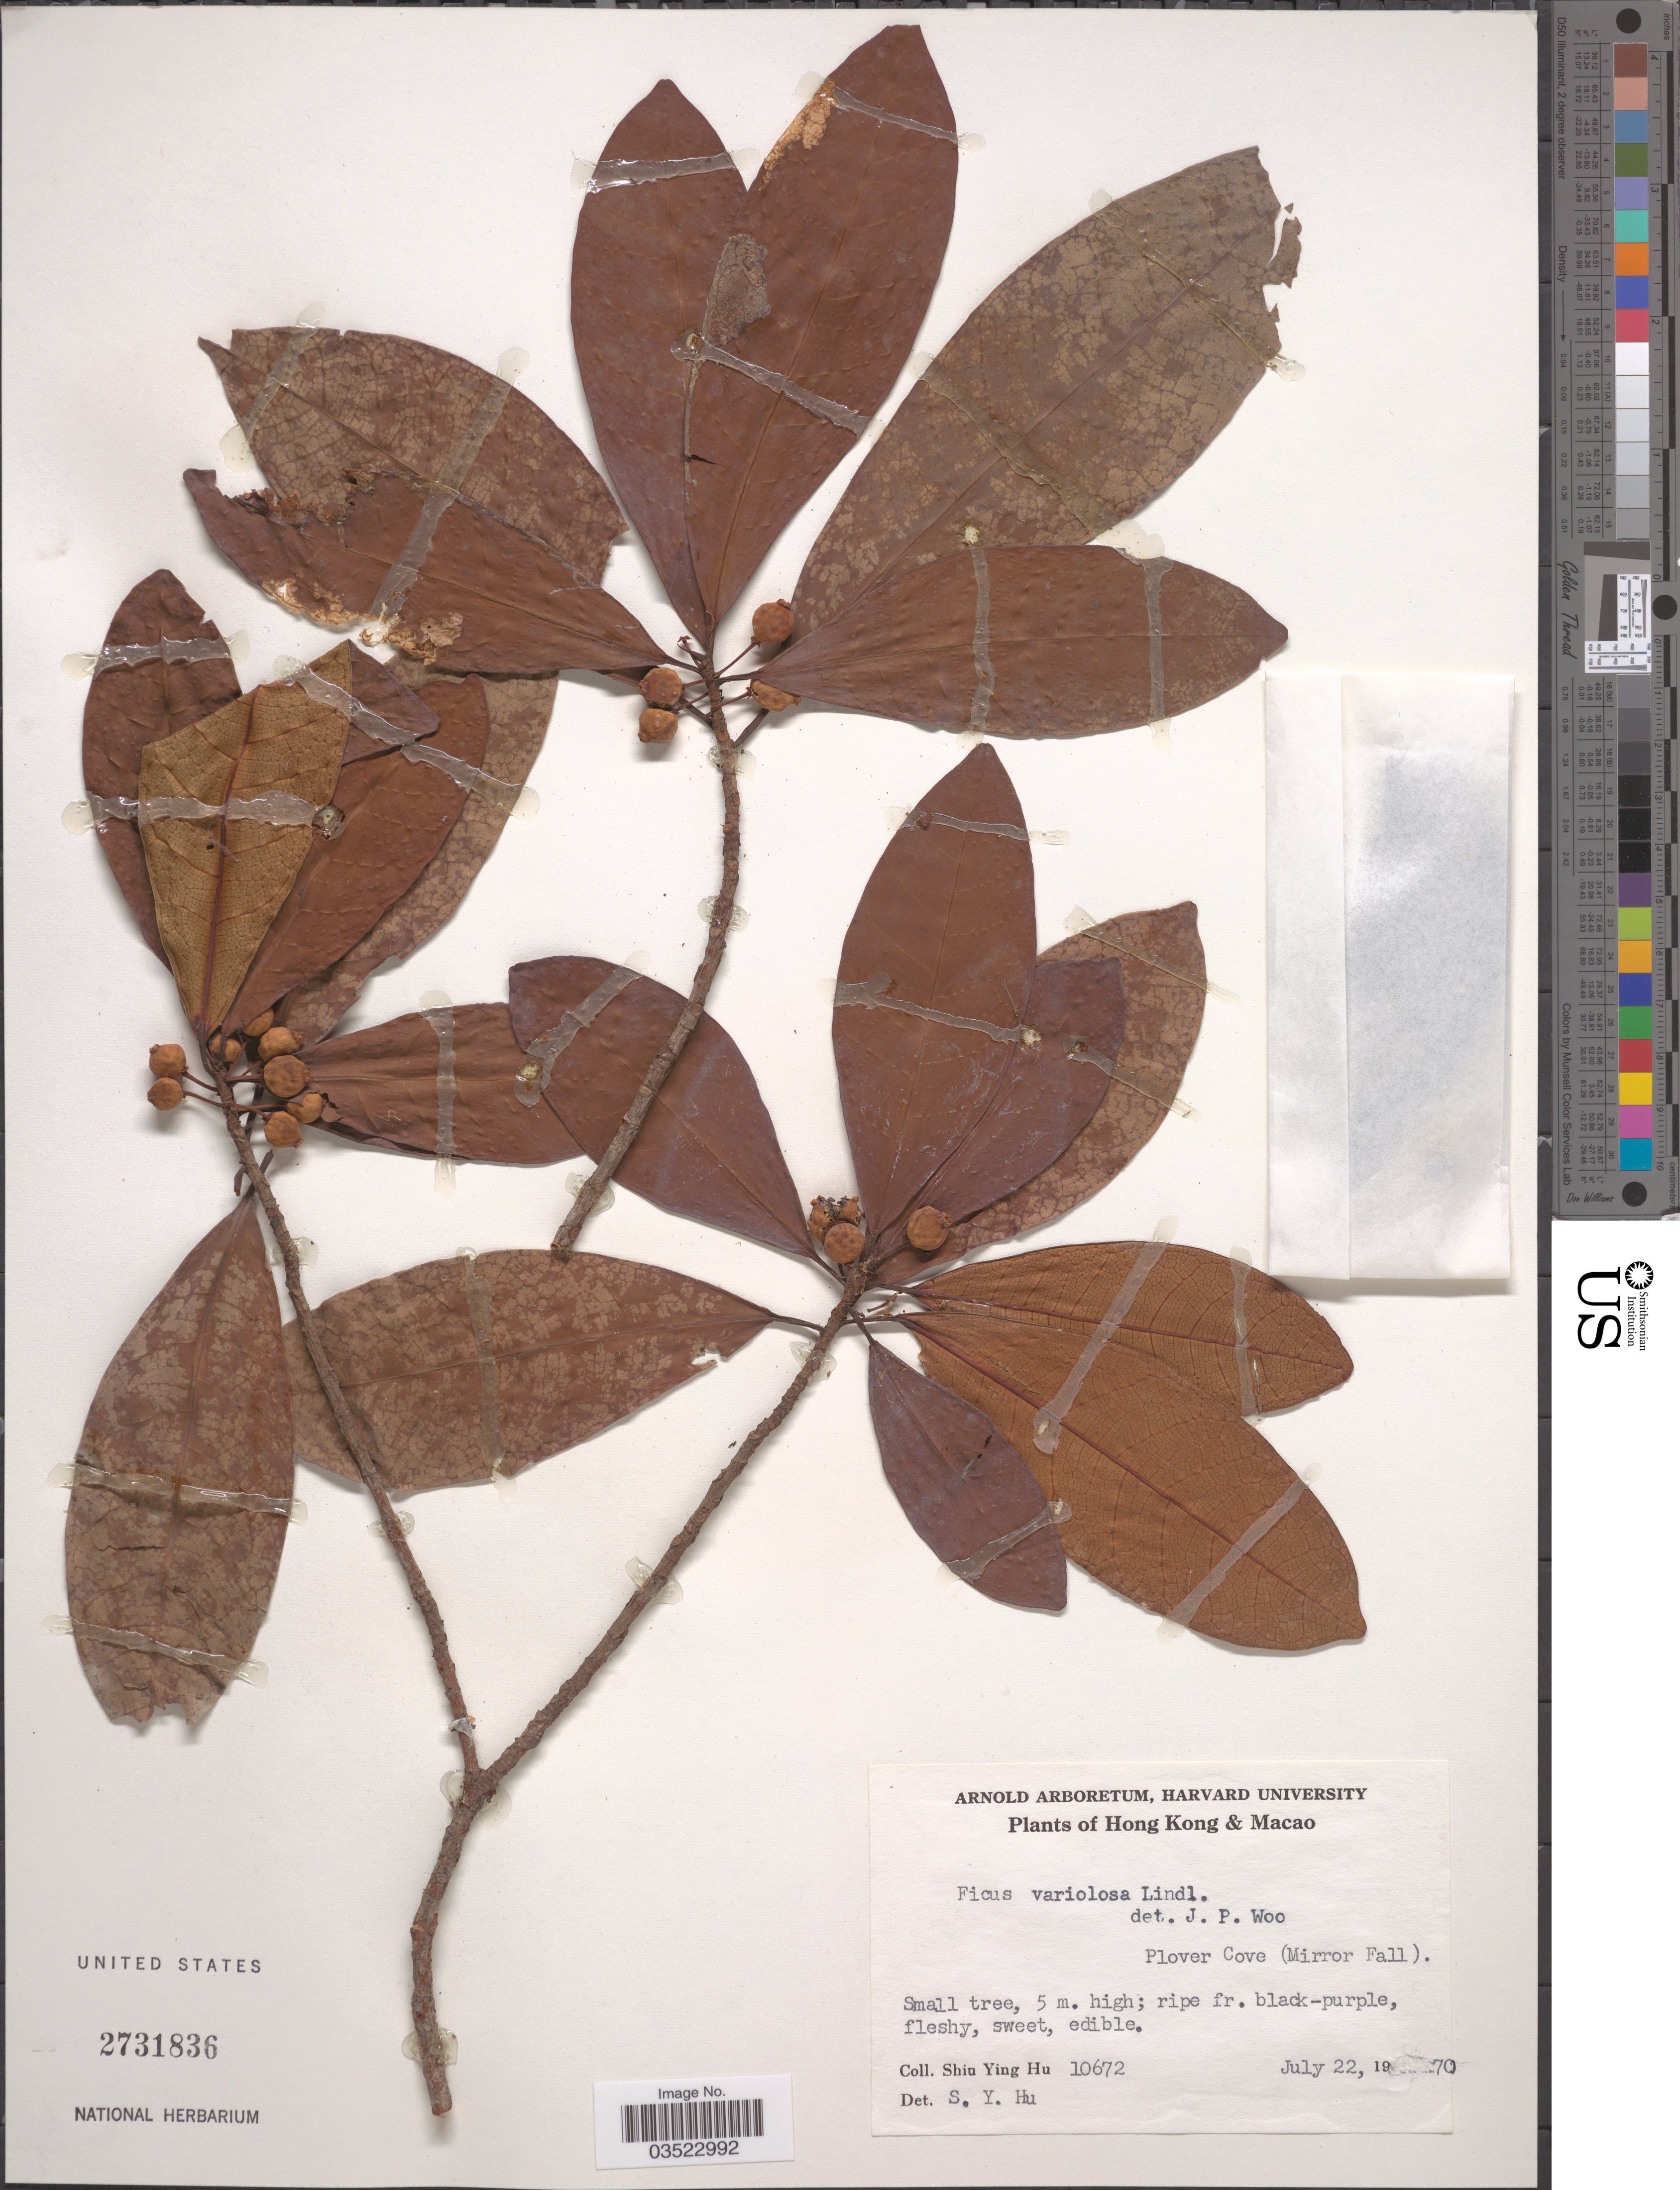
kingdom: Plantae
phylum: Tracheophyta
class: Magnoliopsida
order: Rosales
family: Moraceae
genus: Ficus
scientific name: Ficus variolosa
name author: Lindl. ex Benth.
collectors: S. Y. Hu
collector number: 10672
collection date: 1970-07-22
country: China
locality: Hong Kong & Macao. Plover Cove (Mirror Fall).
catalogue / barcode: US 2731836